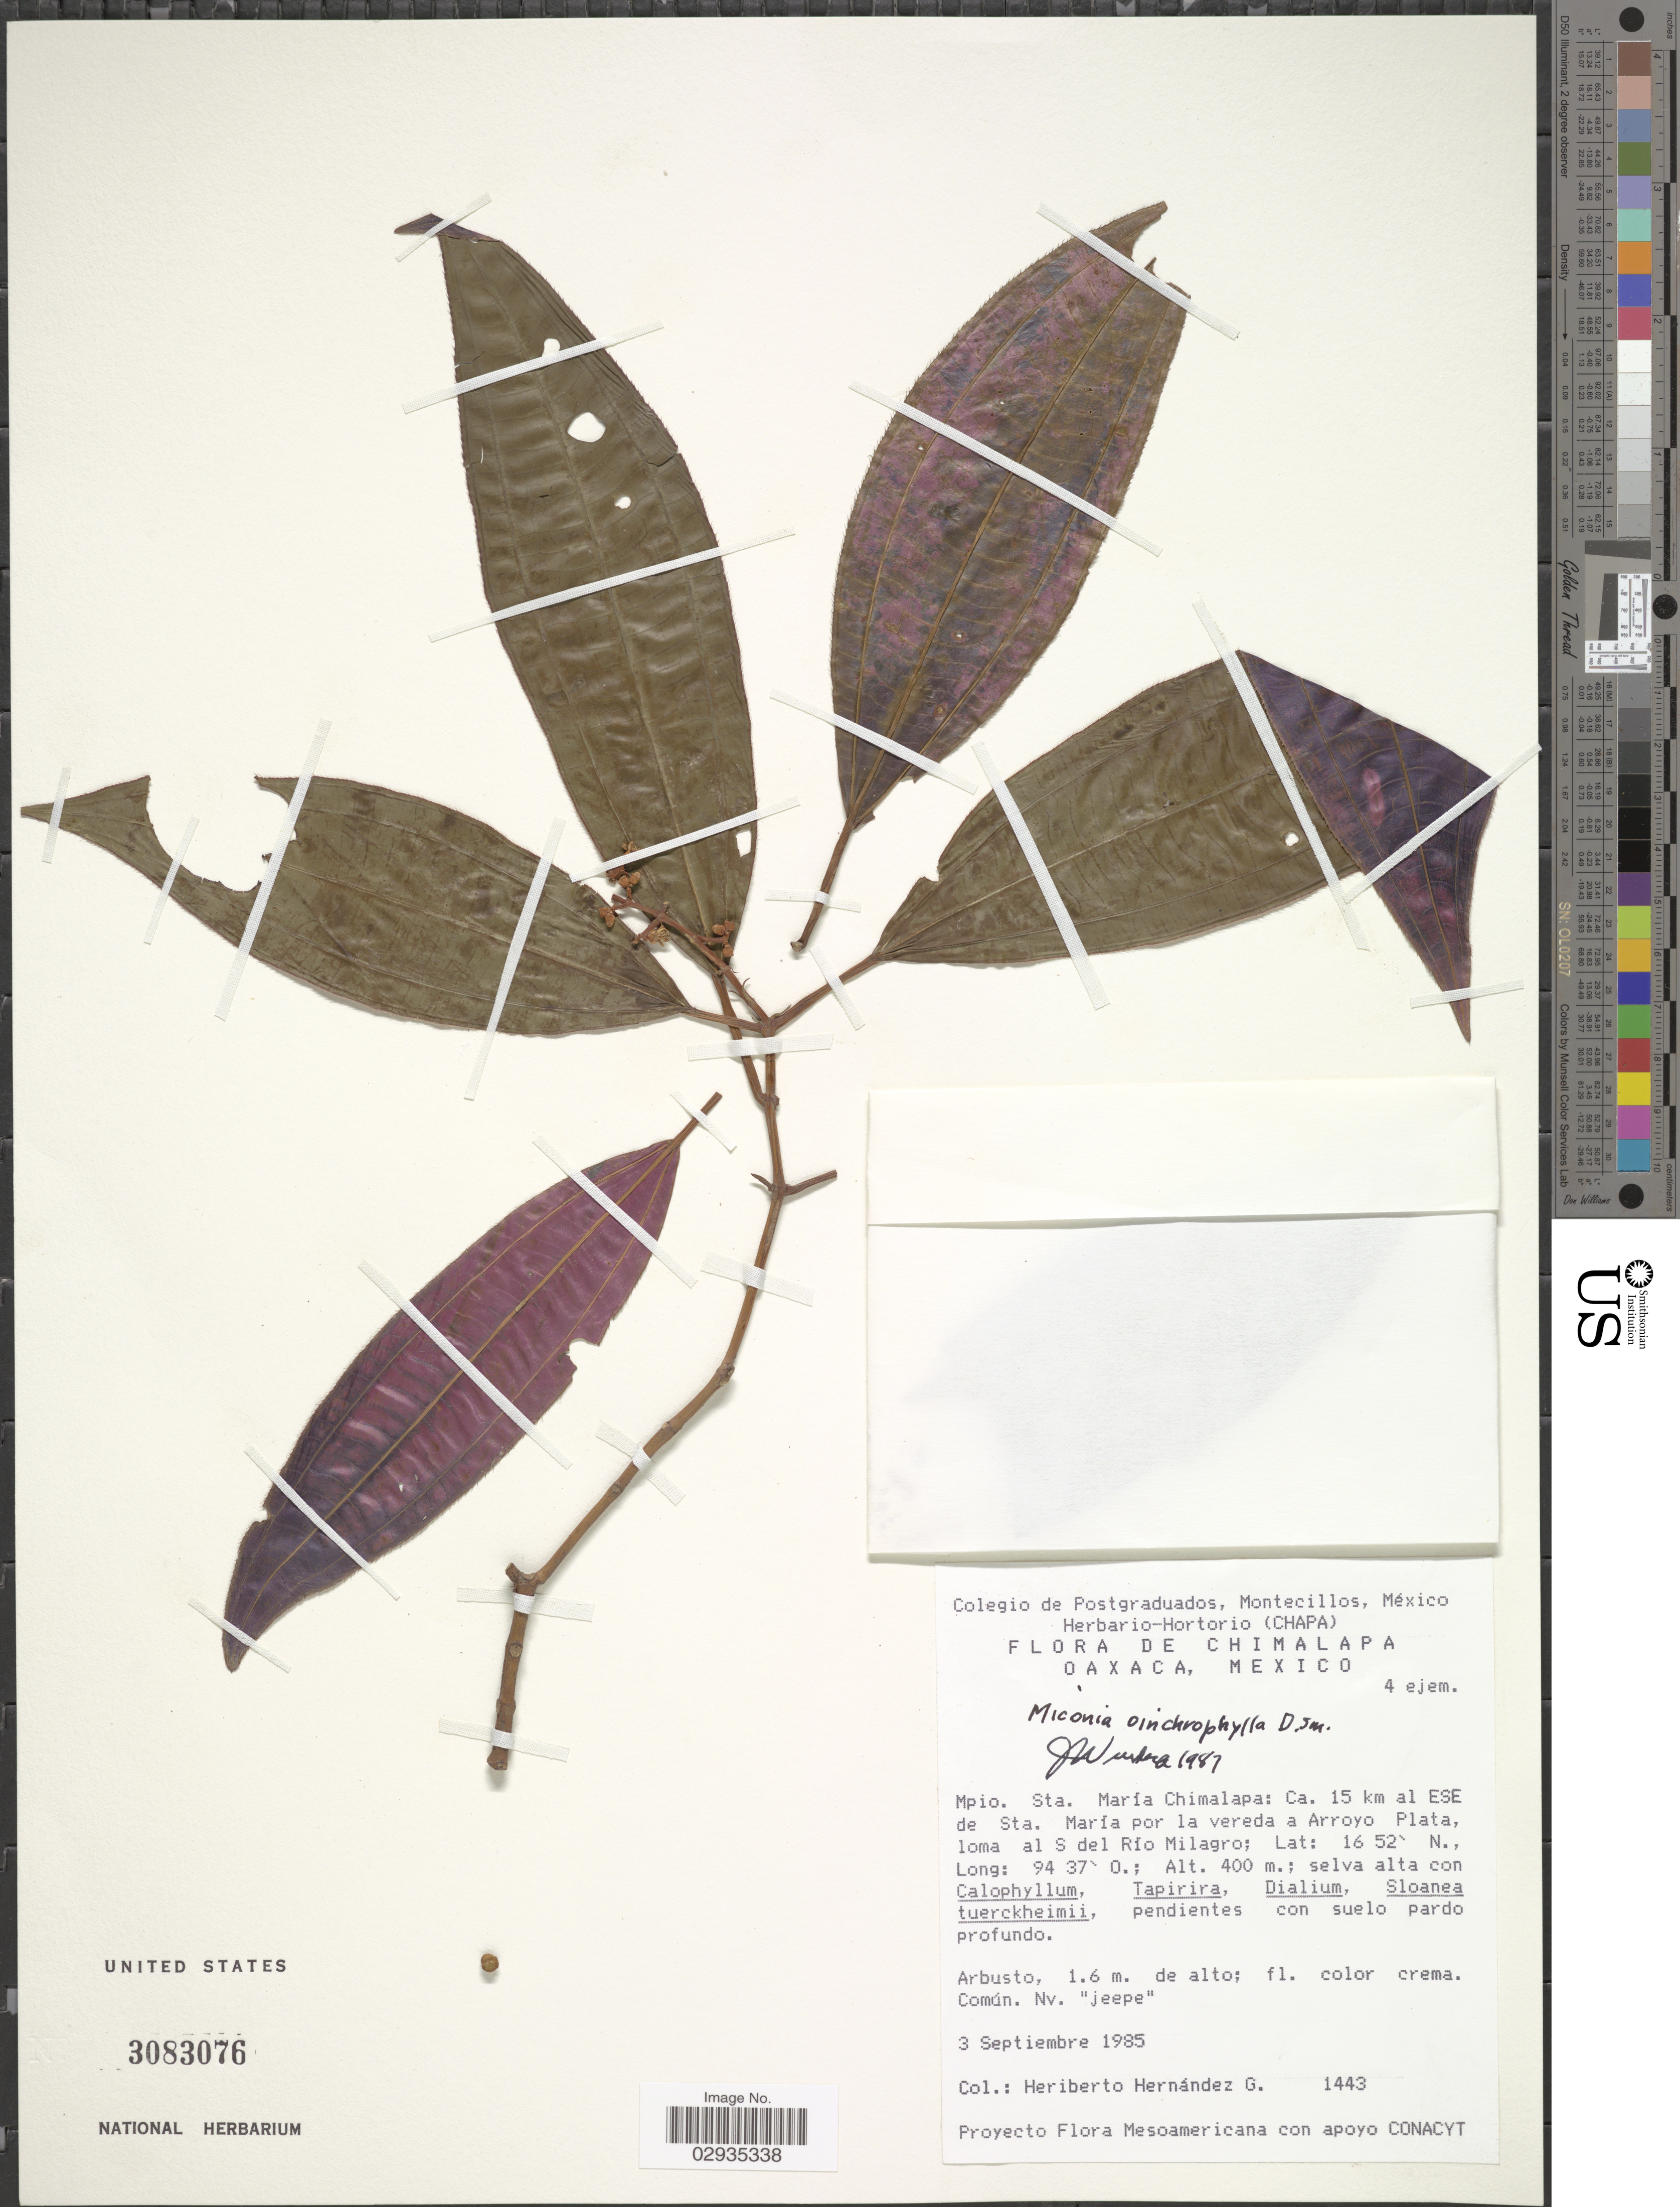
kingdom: Plantae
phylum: Tracheophyta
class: Magnoliopsida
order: Myrtales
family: Melastomataceae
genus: Miconia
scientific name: Miconia oinochrophylla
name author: Donn. Sm.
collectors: H. Hernandez G.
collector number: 1443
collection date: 1985-09-03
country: Mexico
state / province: Oaxaca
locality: Chimalapa, Mpio. Sta. María Chimalapa, Ca. 15 km al ESE de Sta. María por la vereda a Arroyo Plata, loma al S del Río Milagro.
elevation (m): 400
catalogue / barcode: US 3083076